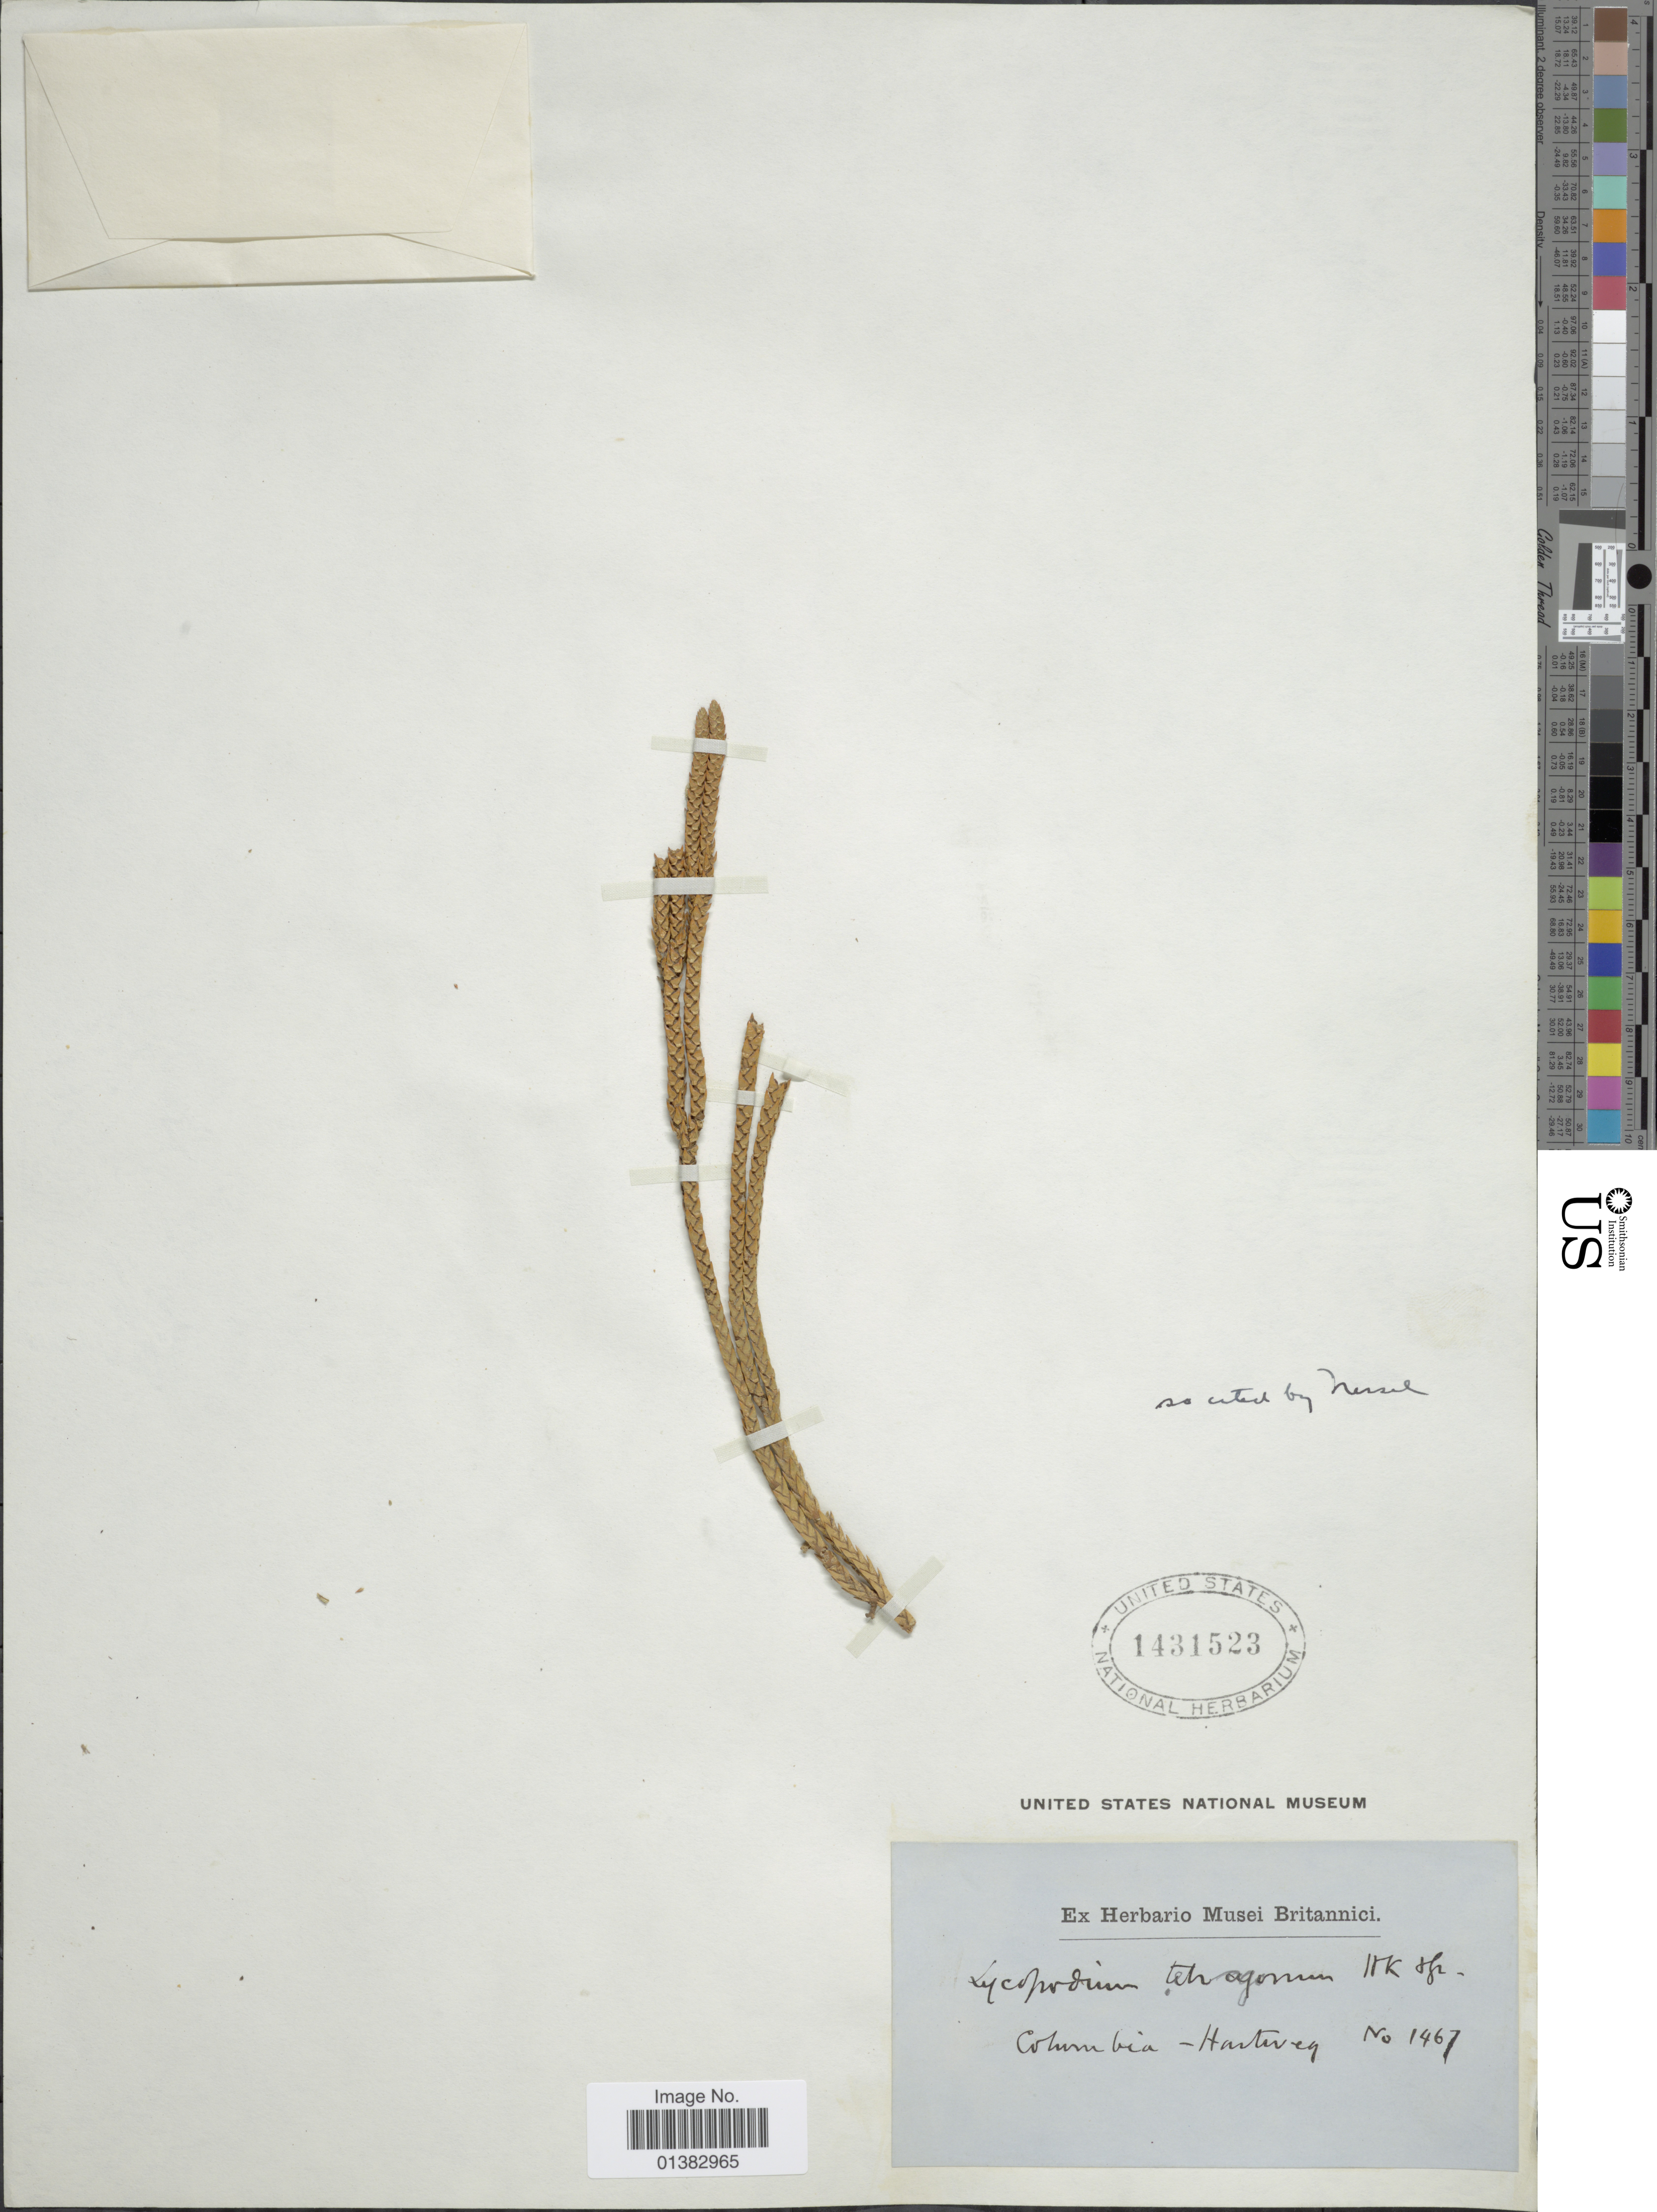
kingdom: Plantae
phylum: Tracheophyta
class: Lycopodiopsida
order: Lycopodiales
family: Lycopodiaceae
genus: Phlegmariurus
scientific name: Phlegmariurus tetragonus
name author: (Hook. & Grev.) B. Øllg.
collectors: Hartweg, --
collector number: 1467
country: Colombia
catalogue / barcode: US 1431523